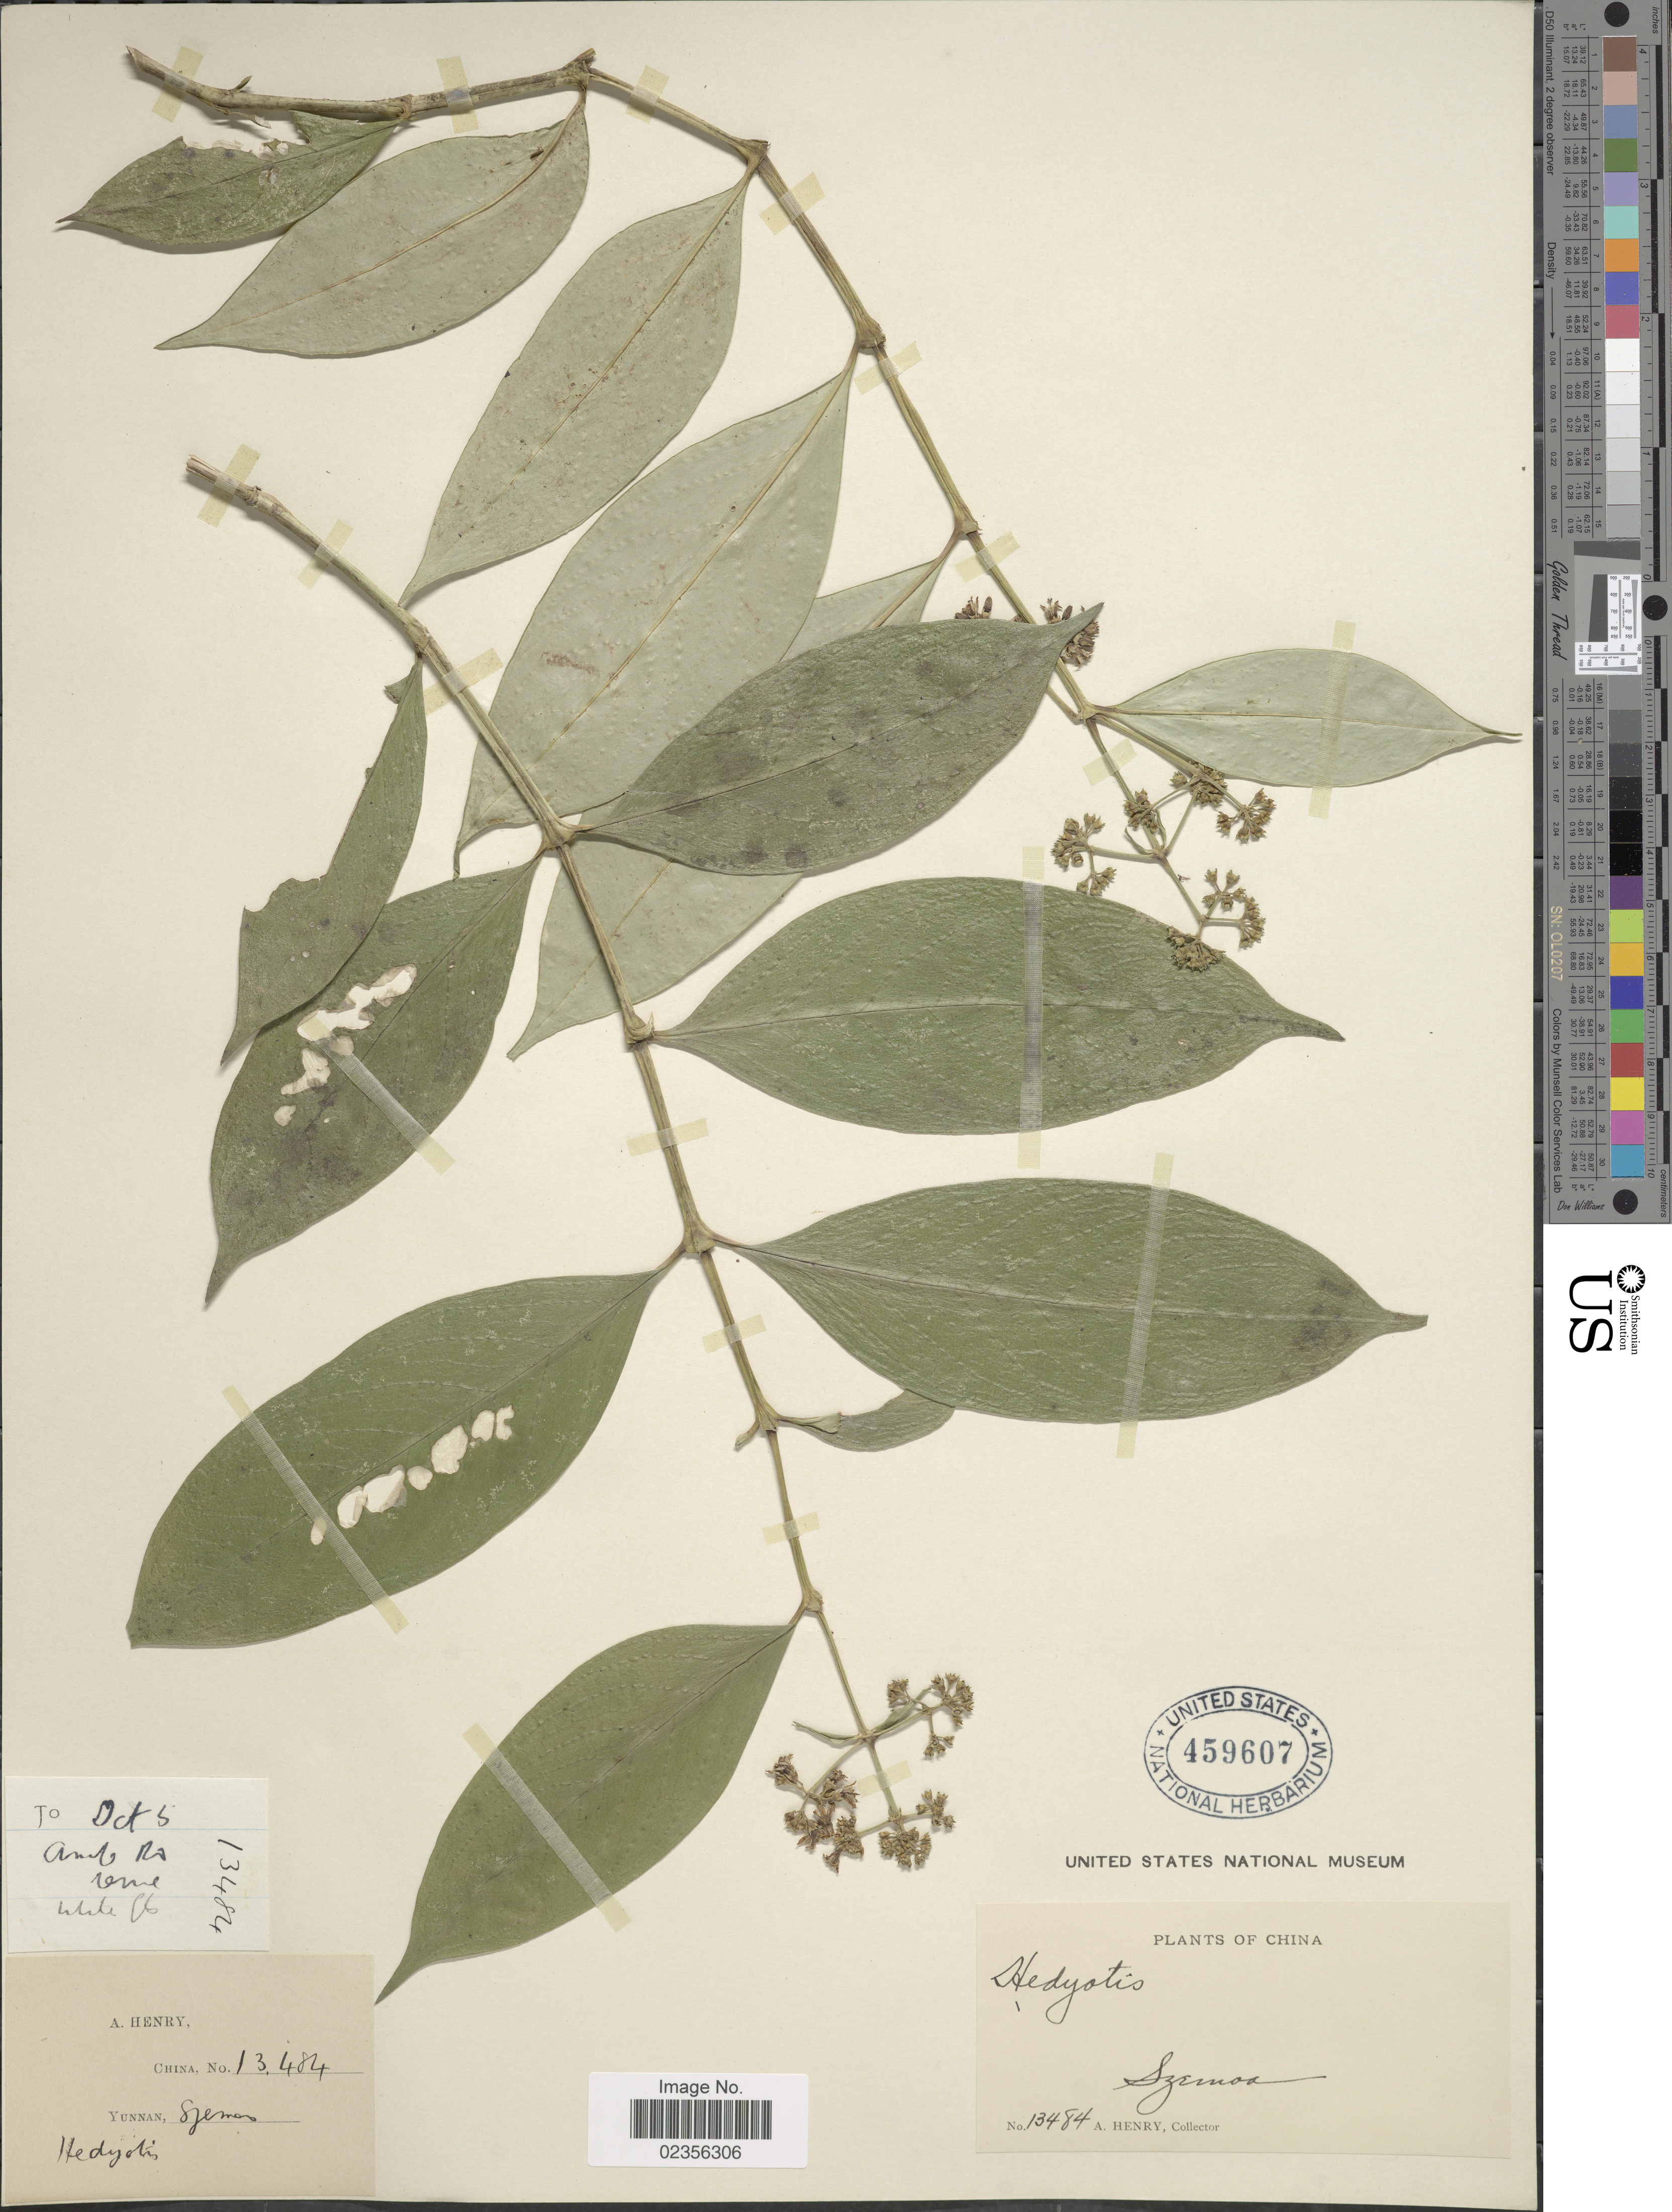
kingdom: Plantae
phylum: Tracheophyta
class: Magnoliopsida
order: Gentianales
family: Rubiaceae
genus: Hedyotis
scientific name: Hedyotis sp.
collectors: A. Henry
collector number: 13484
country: China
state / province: Yunnan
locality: Yunnan, China, Sjemeo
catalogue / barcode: US 459607